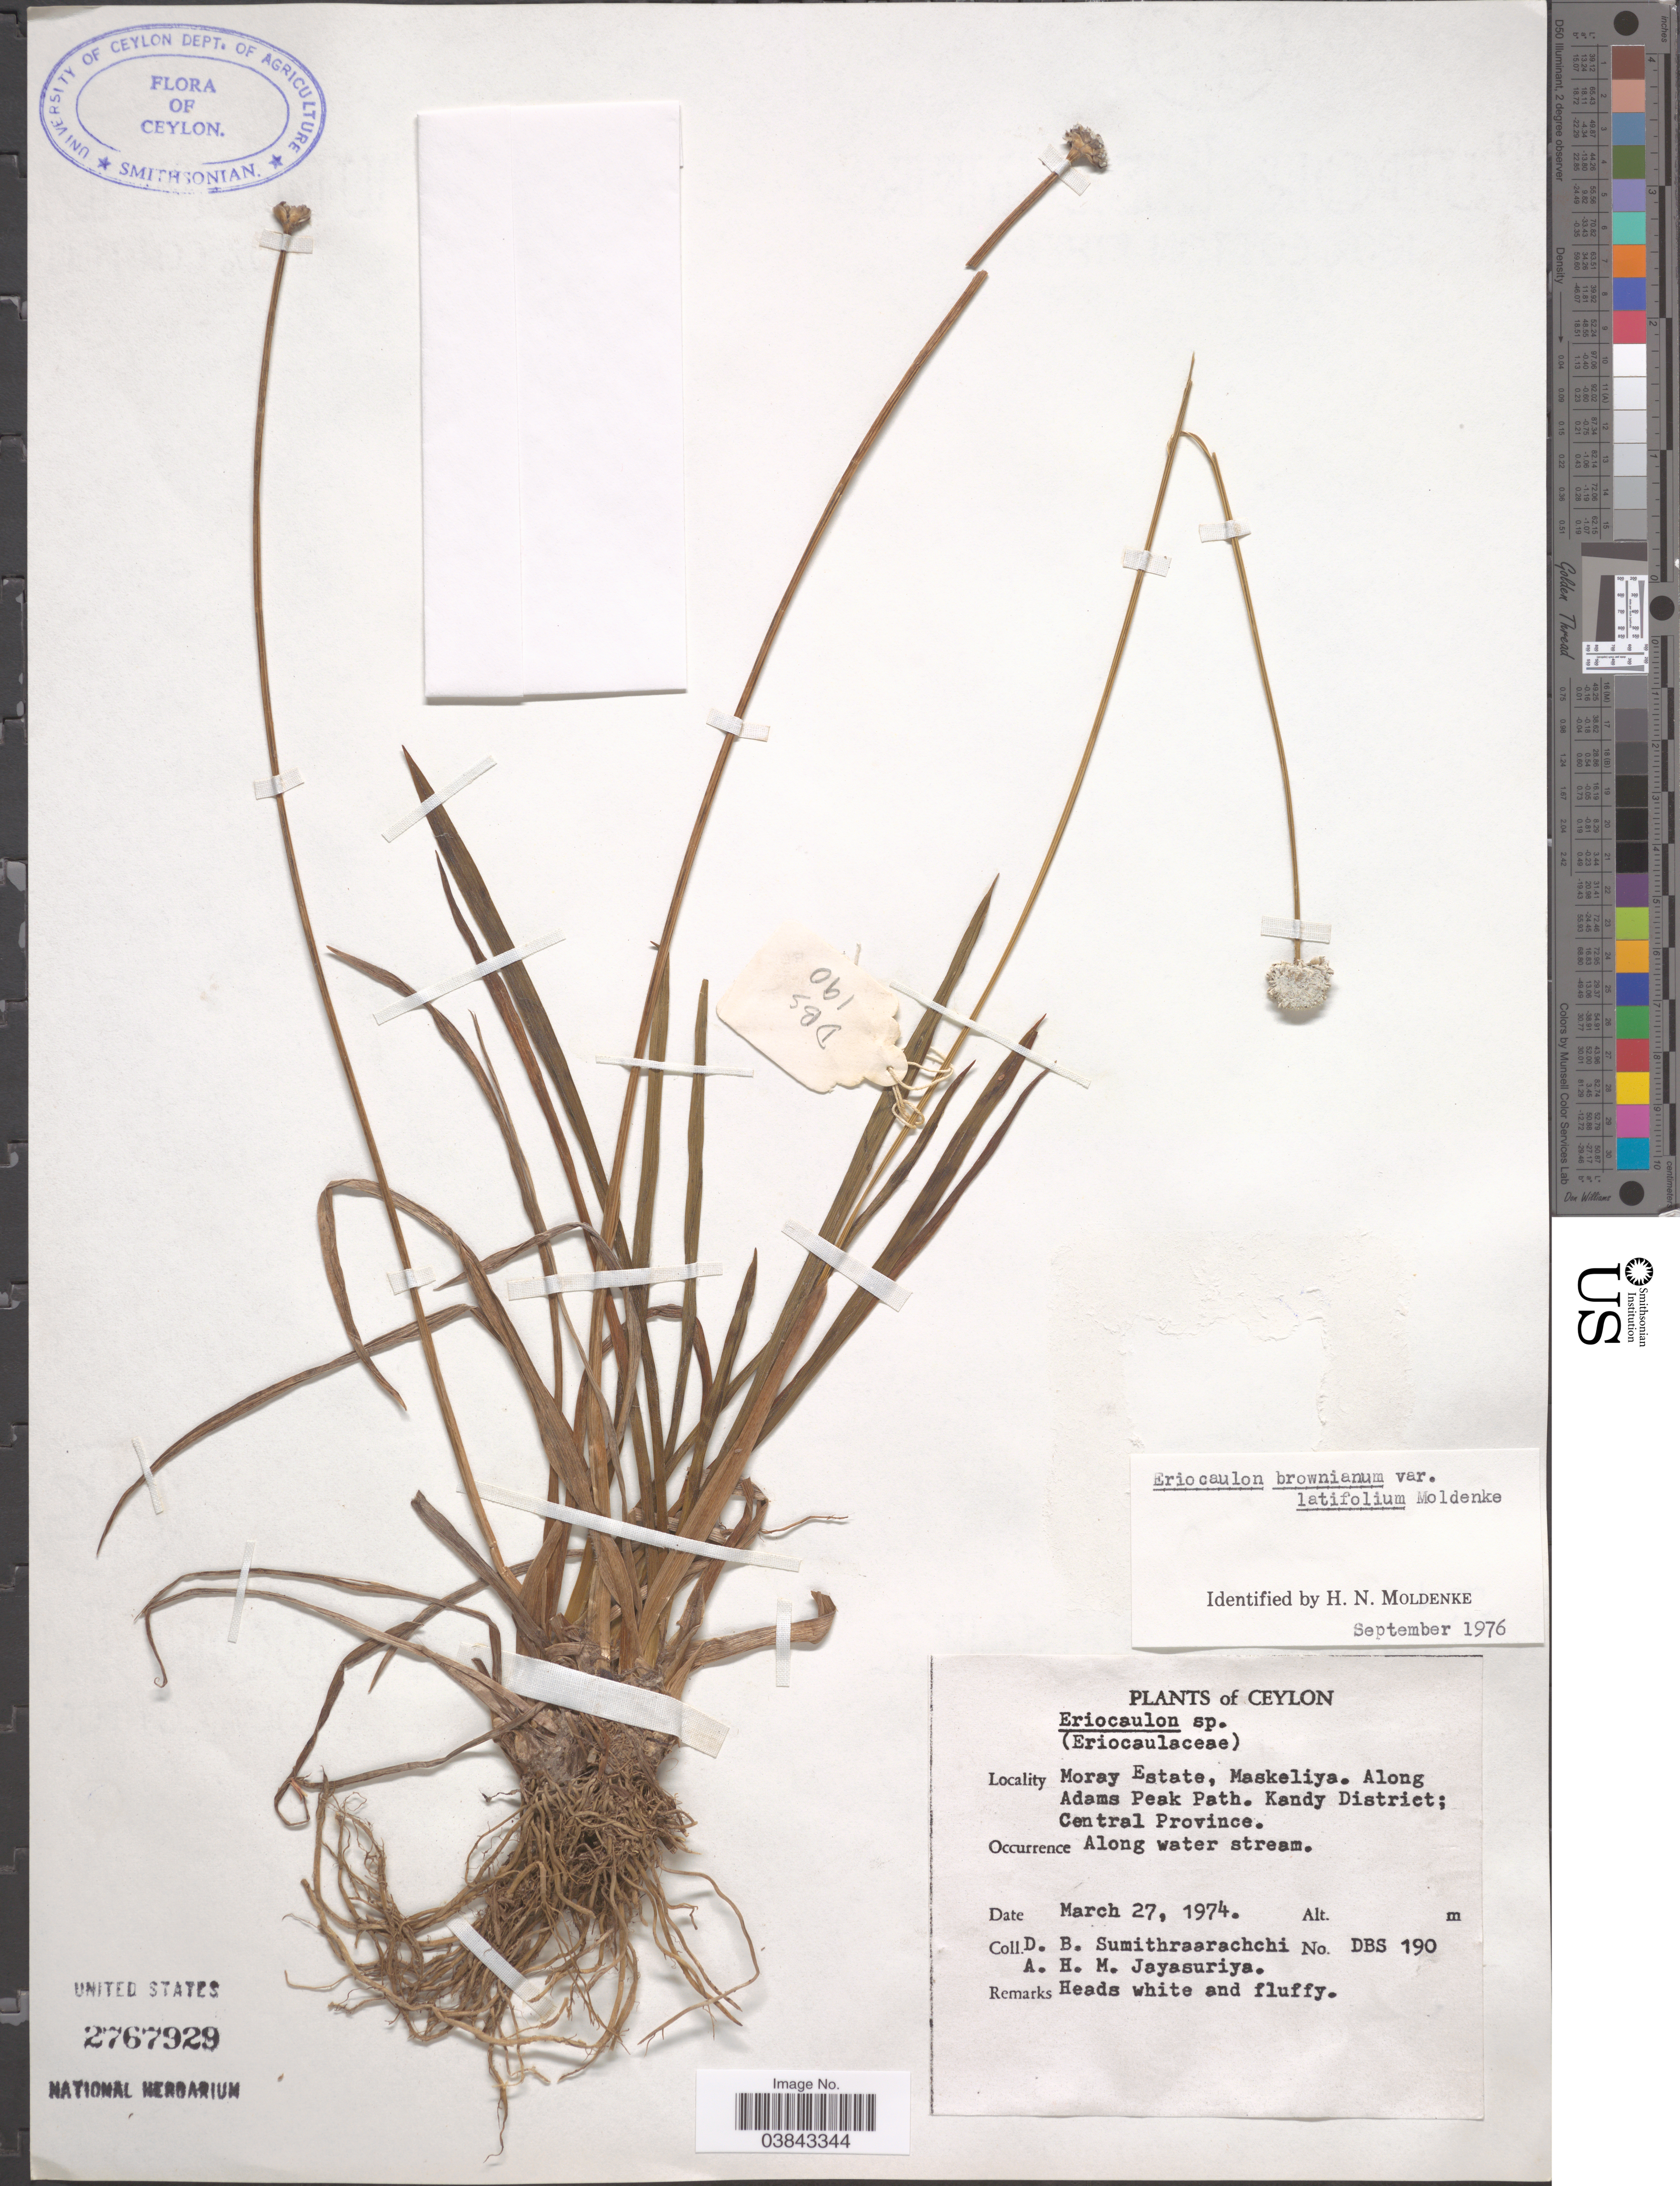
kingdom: Plantae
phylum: Tracheophyta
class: Liliopsida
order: Poales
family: Eriocaulaceae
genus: Eriocaulon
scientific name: Eriocaulon brownianum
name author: Mart.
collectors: D. B. Sumithraarachchi & A. H. Jayasuriya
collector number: DBS 190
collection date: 1974-03-27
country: Sri Lanka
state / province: Central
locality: Ceylon. Moray Estate, Maskeliya. Along Adams Peak Path. Kandy District; Central Province.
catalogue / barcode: US 2767929